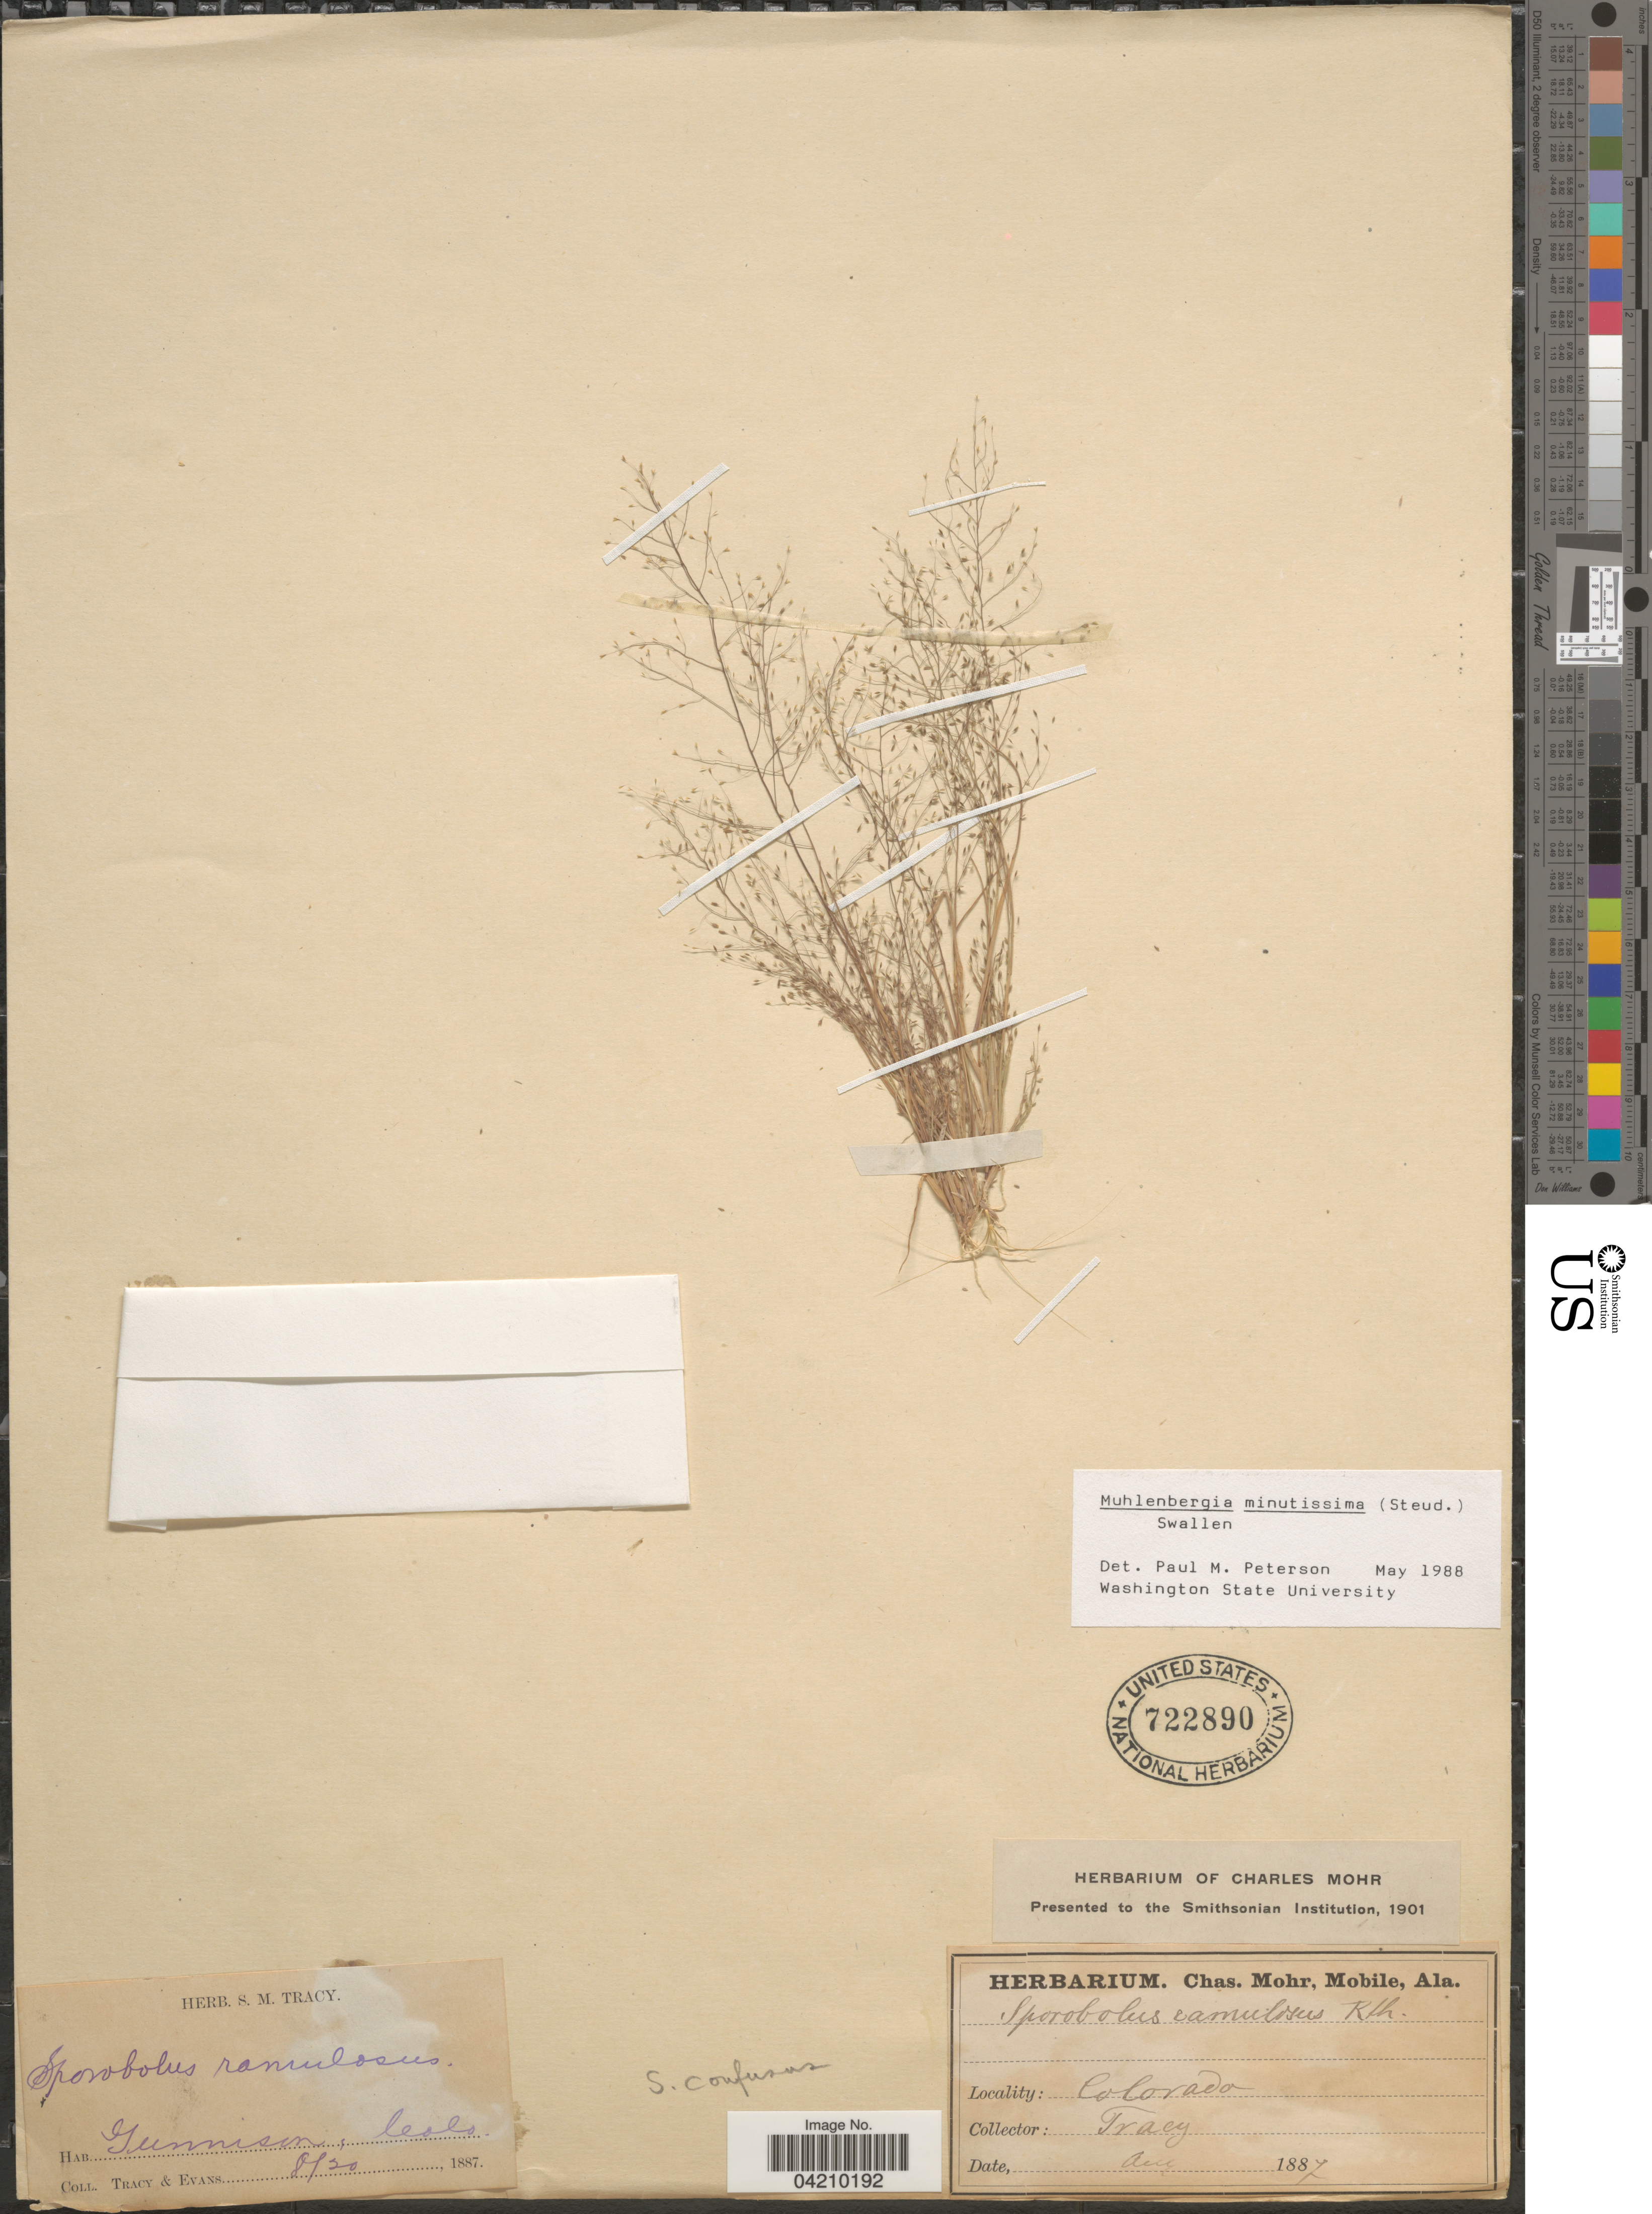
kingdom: Plantae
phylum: Tracheophyta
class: Liliopsida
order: Poales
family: Poaceae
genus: Muhlenbergia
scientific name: Muhlenbergia minutissima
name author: (Steud.) Swallen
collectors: S. M. Tracy & -- Evans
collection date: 1887-08-20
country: United States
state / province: Colorado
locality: Gunnison.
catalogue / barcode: US 722890